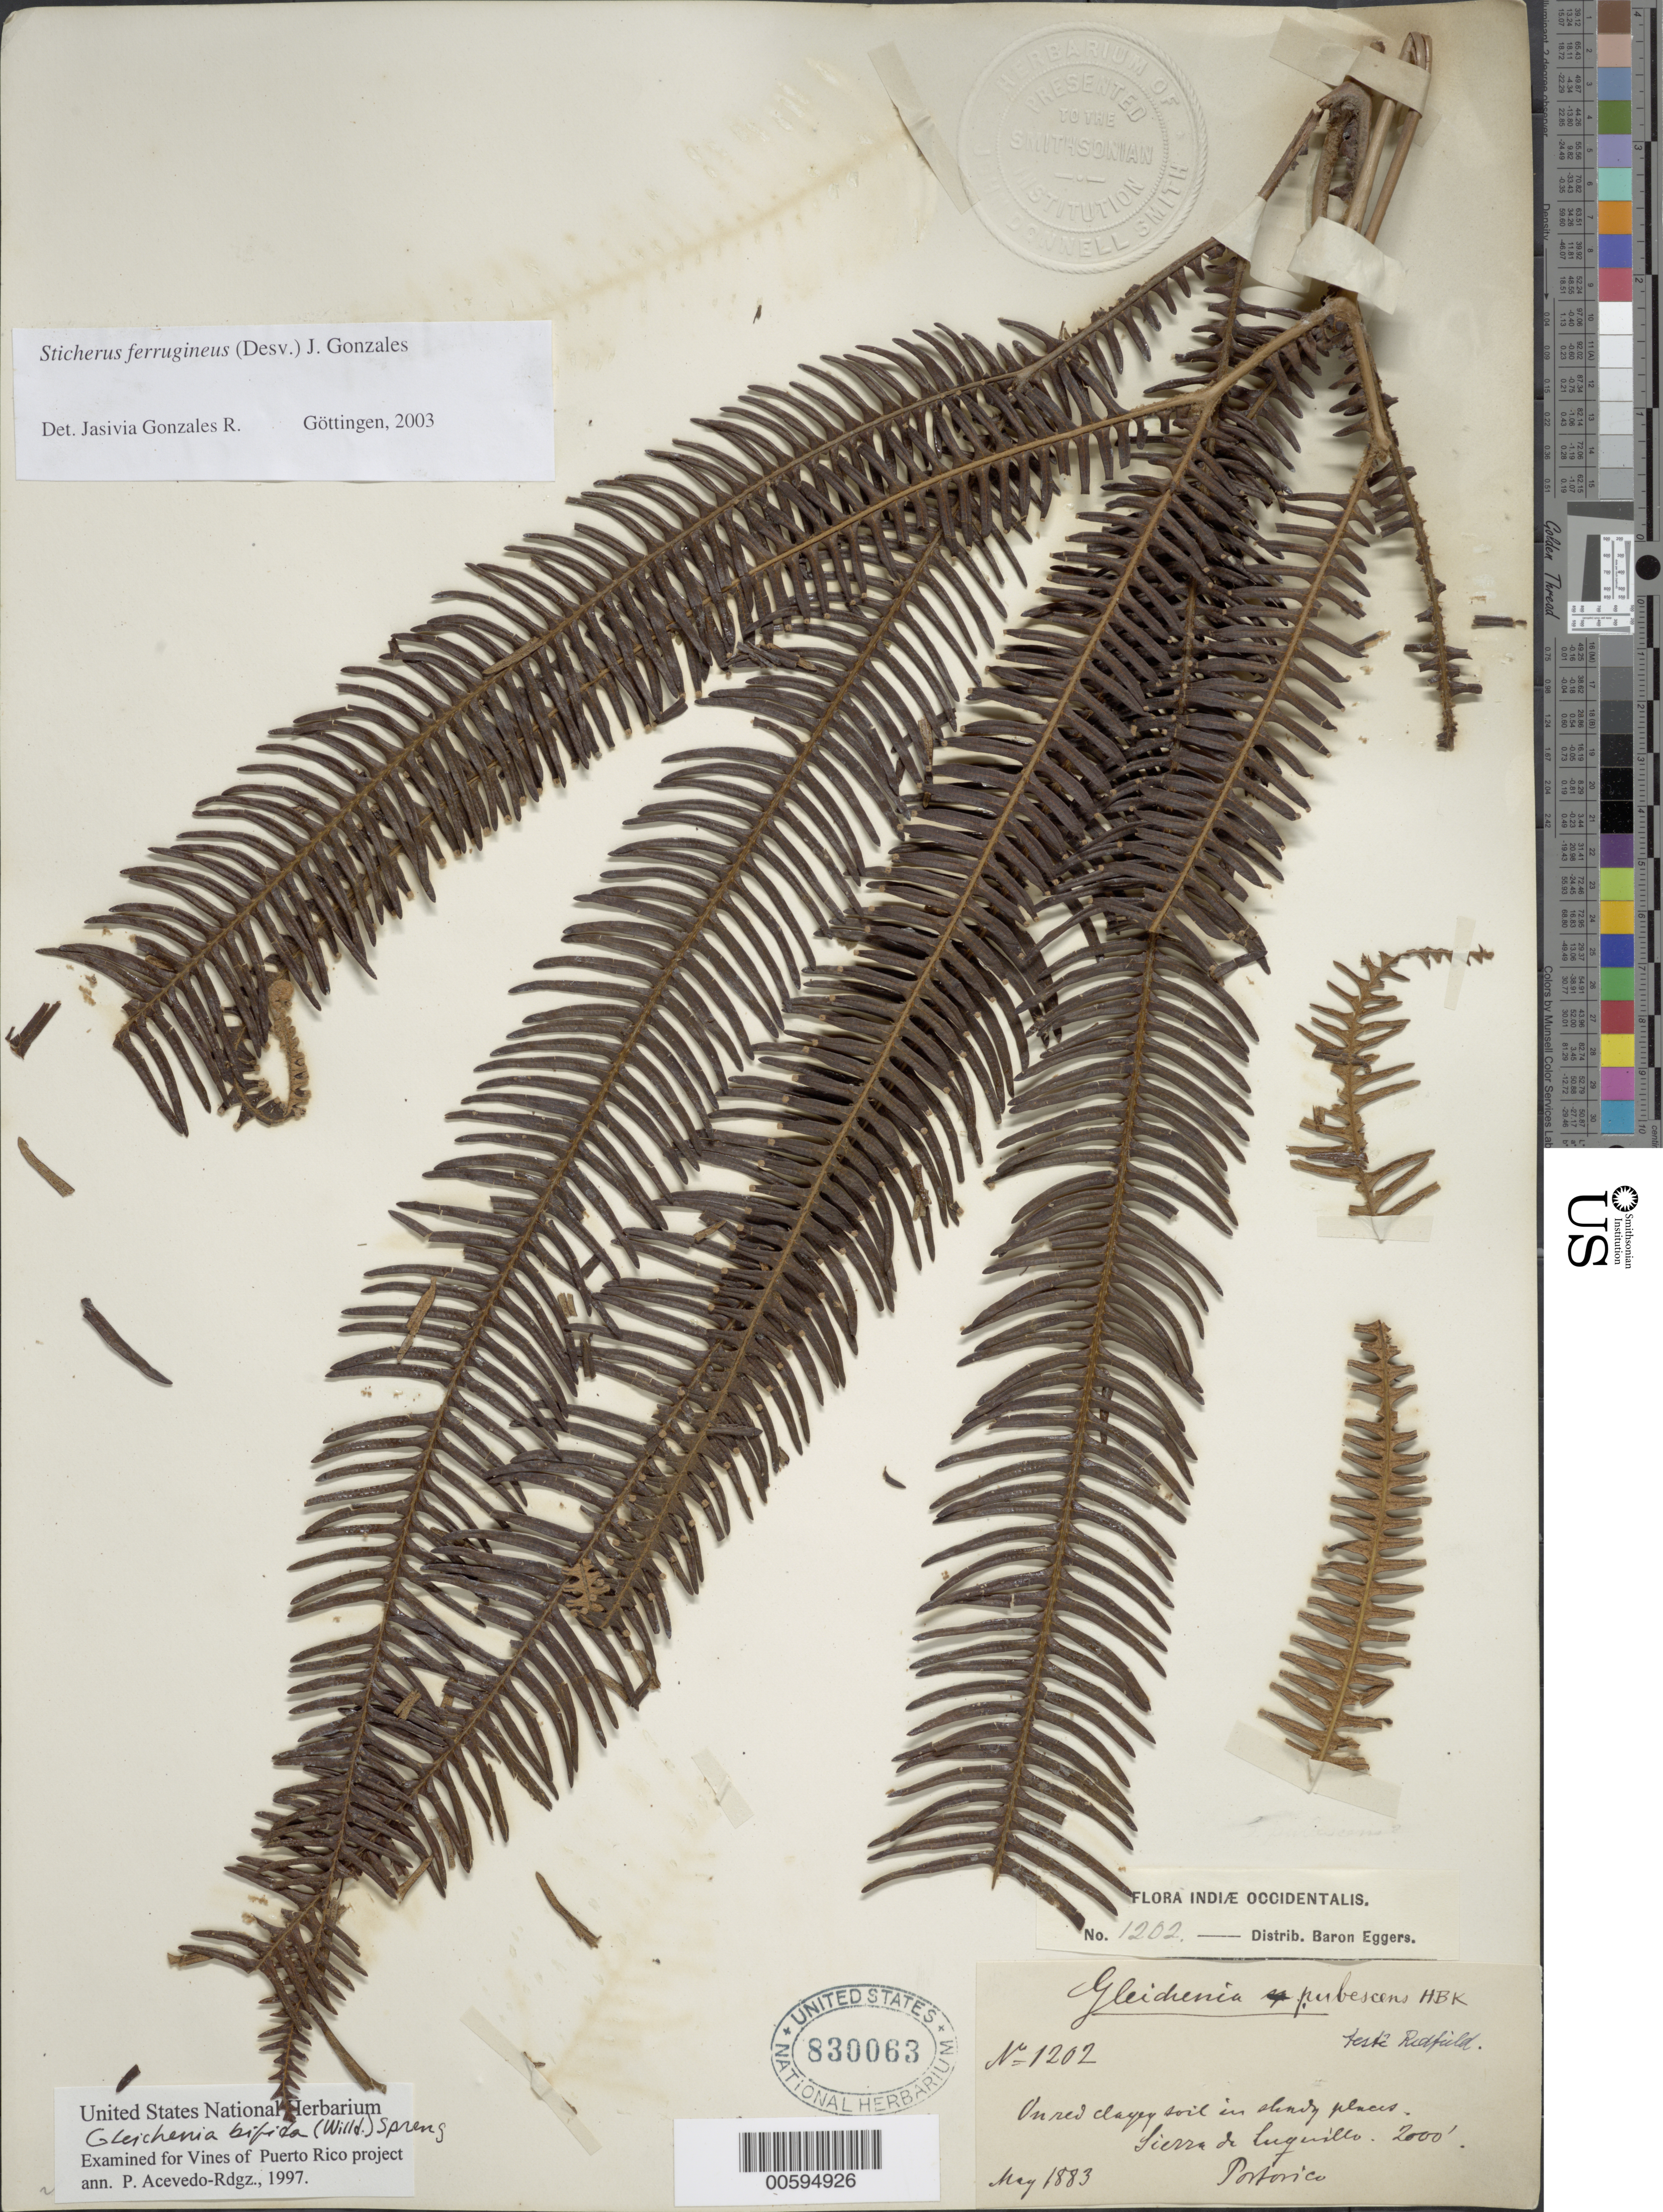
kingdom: Plantae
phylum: Tracheophyta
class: Polypodiopsida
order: Gleicheniales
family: Gleicheniaceae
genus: Sticherus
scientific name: Sticherus ferrugineus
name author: (Desv.) J. Gonzales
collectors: H. F. A. von Eggers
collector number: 1202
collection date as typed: May 1883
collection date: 1883-05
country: Puerto Rico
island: Greater Antilles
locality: Sierra de Luquillo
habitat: On red clay soil in shady places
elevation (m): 610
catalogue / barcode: US 830063